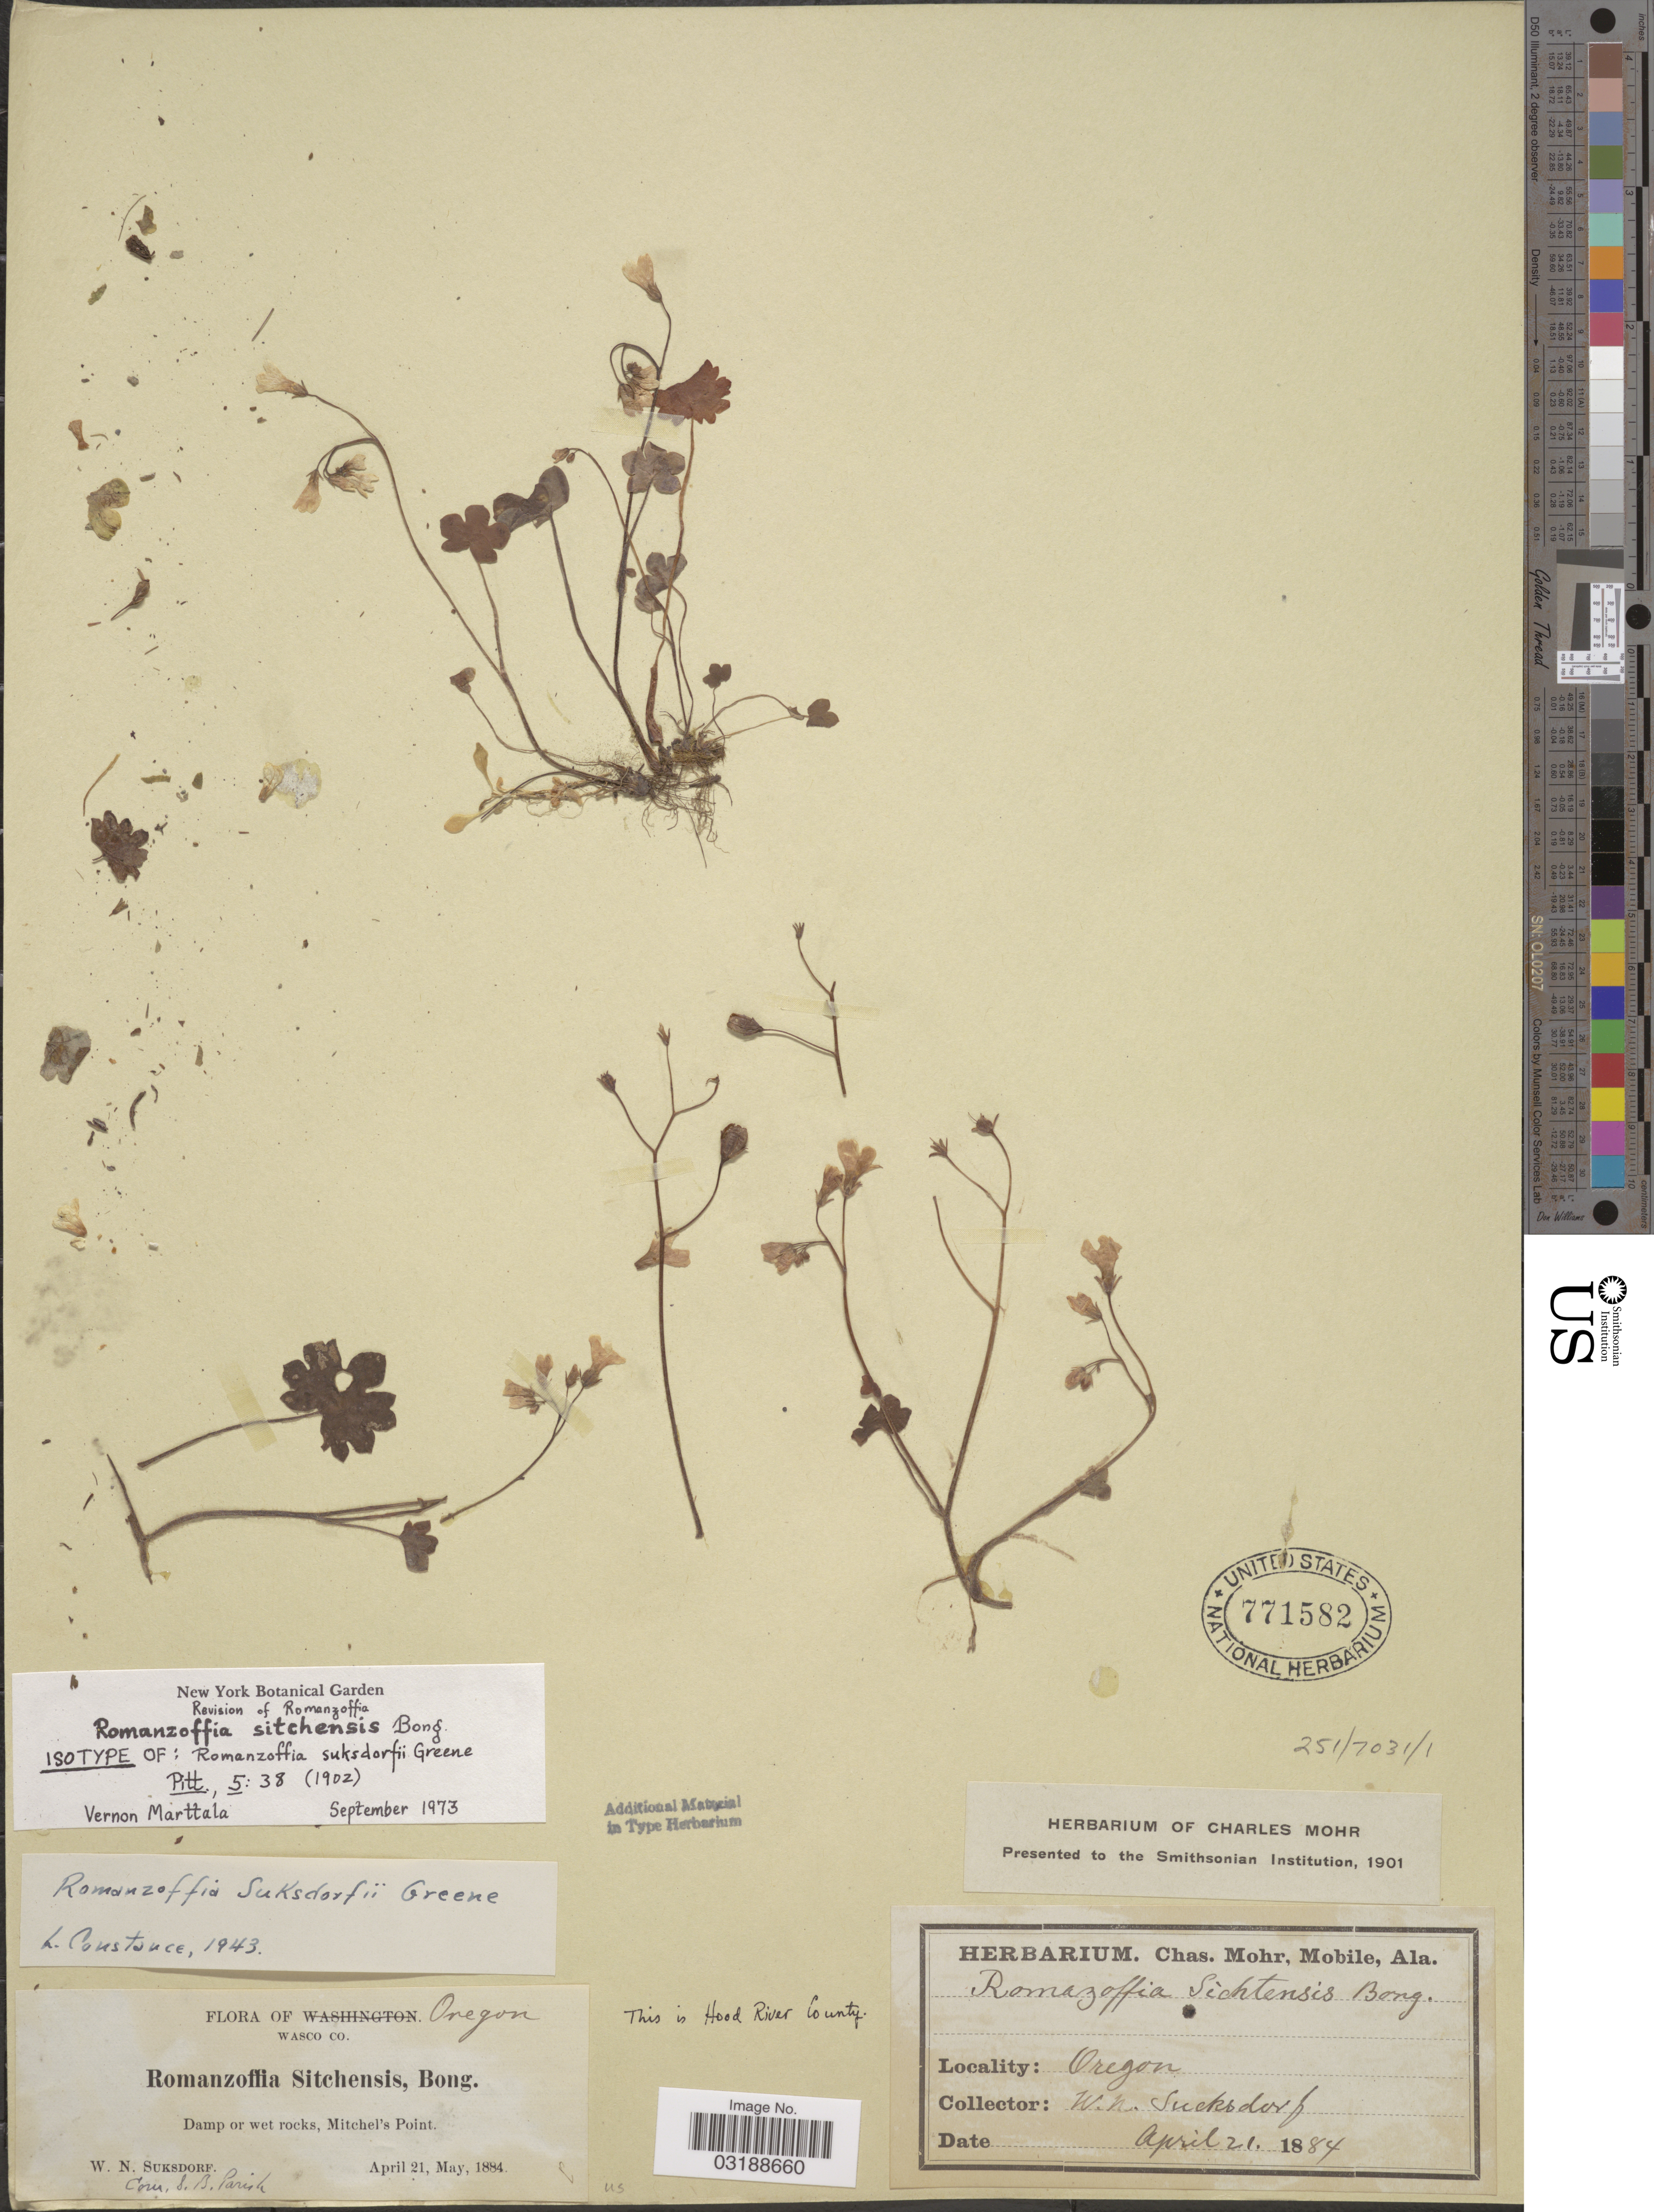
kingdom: Plantae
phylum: Tracheophyta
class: Magnoliopsida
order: Boraginales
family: Hydrophyllaceae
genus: Romanzoffia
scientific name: Romanzoffia sitchensis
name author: Bong.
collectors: W. N. Suksdorf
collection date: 1884-04-21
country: United States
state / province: Oregon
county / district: Hood River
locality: Mitchel's Point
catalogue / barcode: US 771582